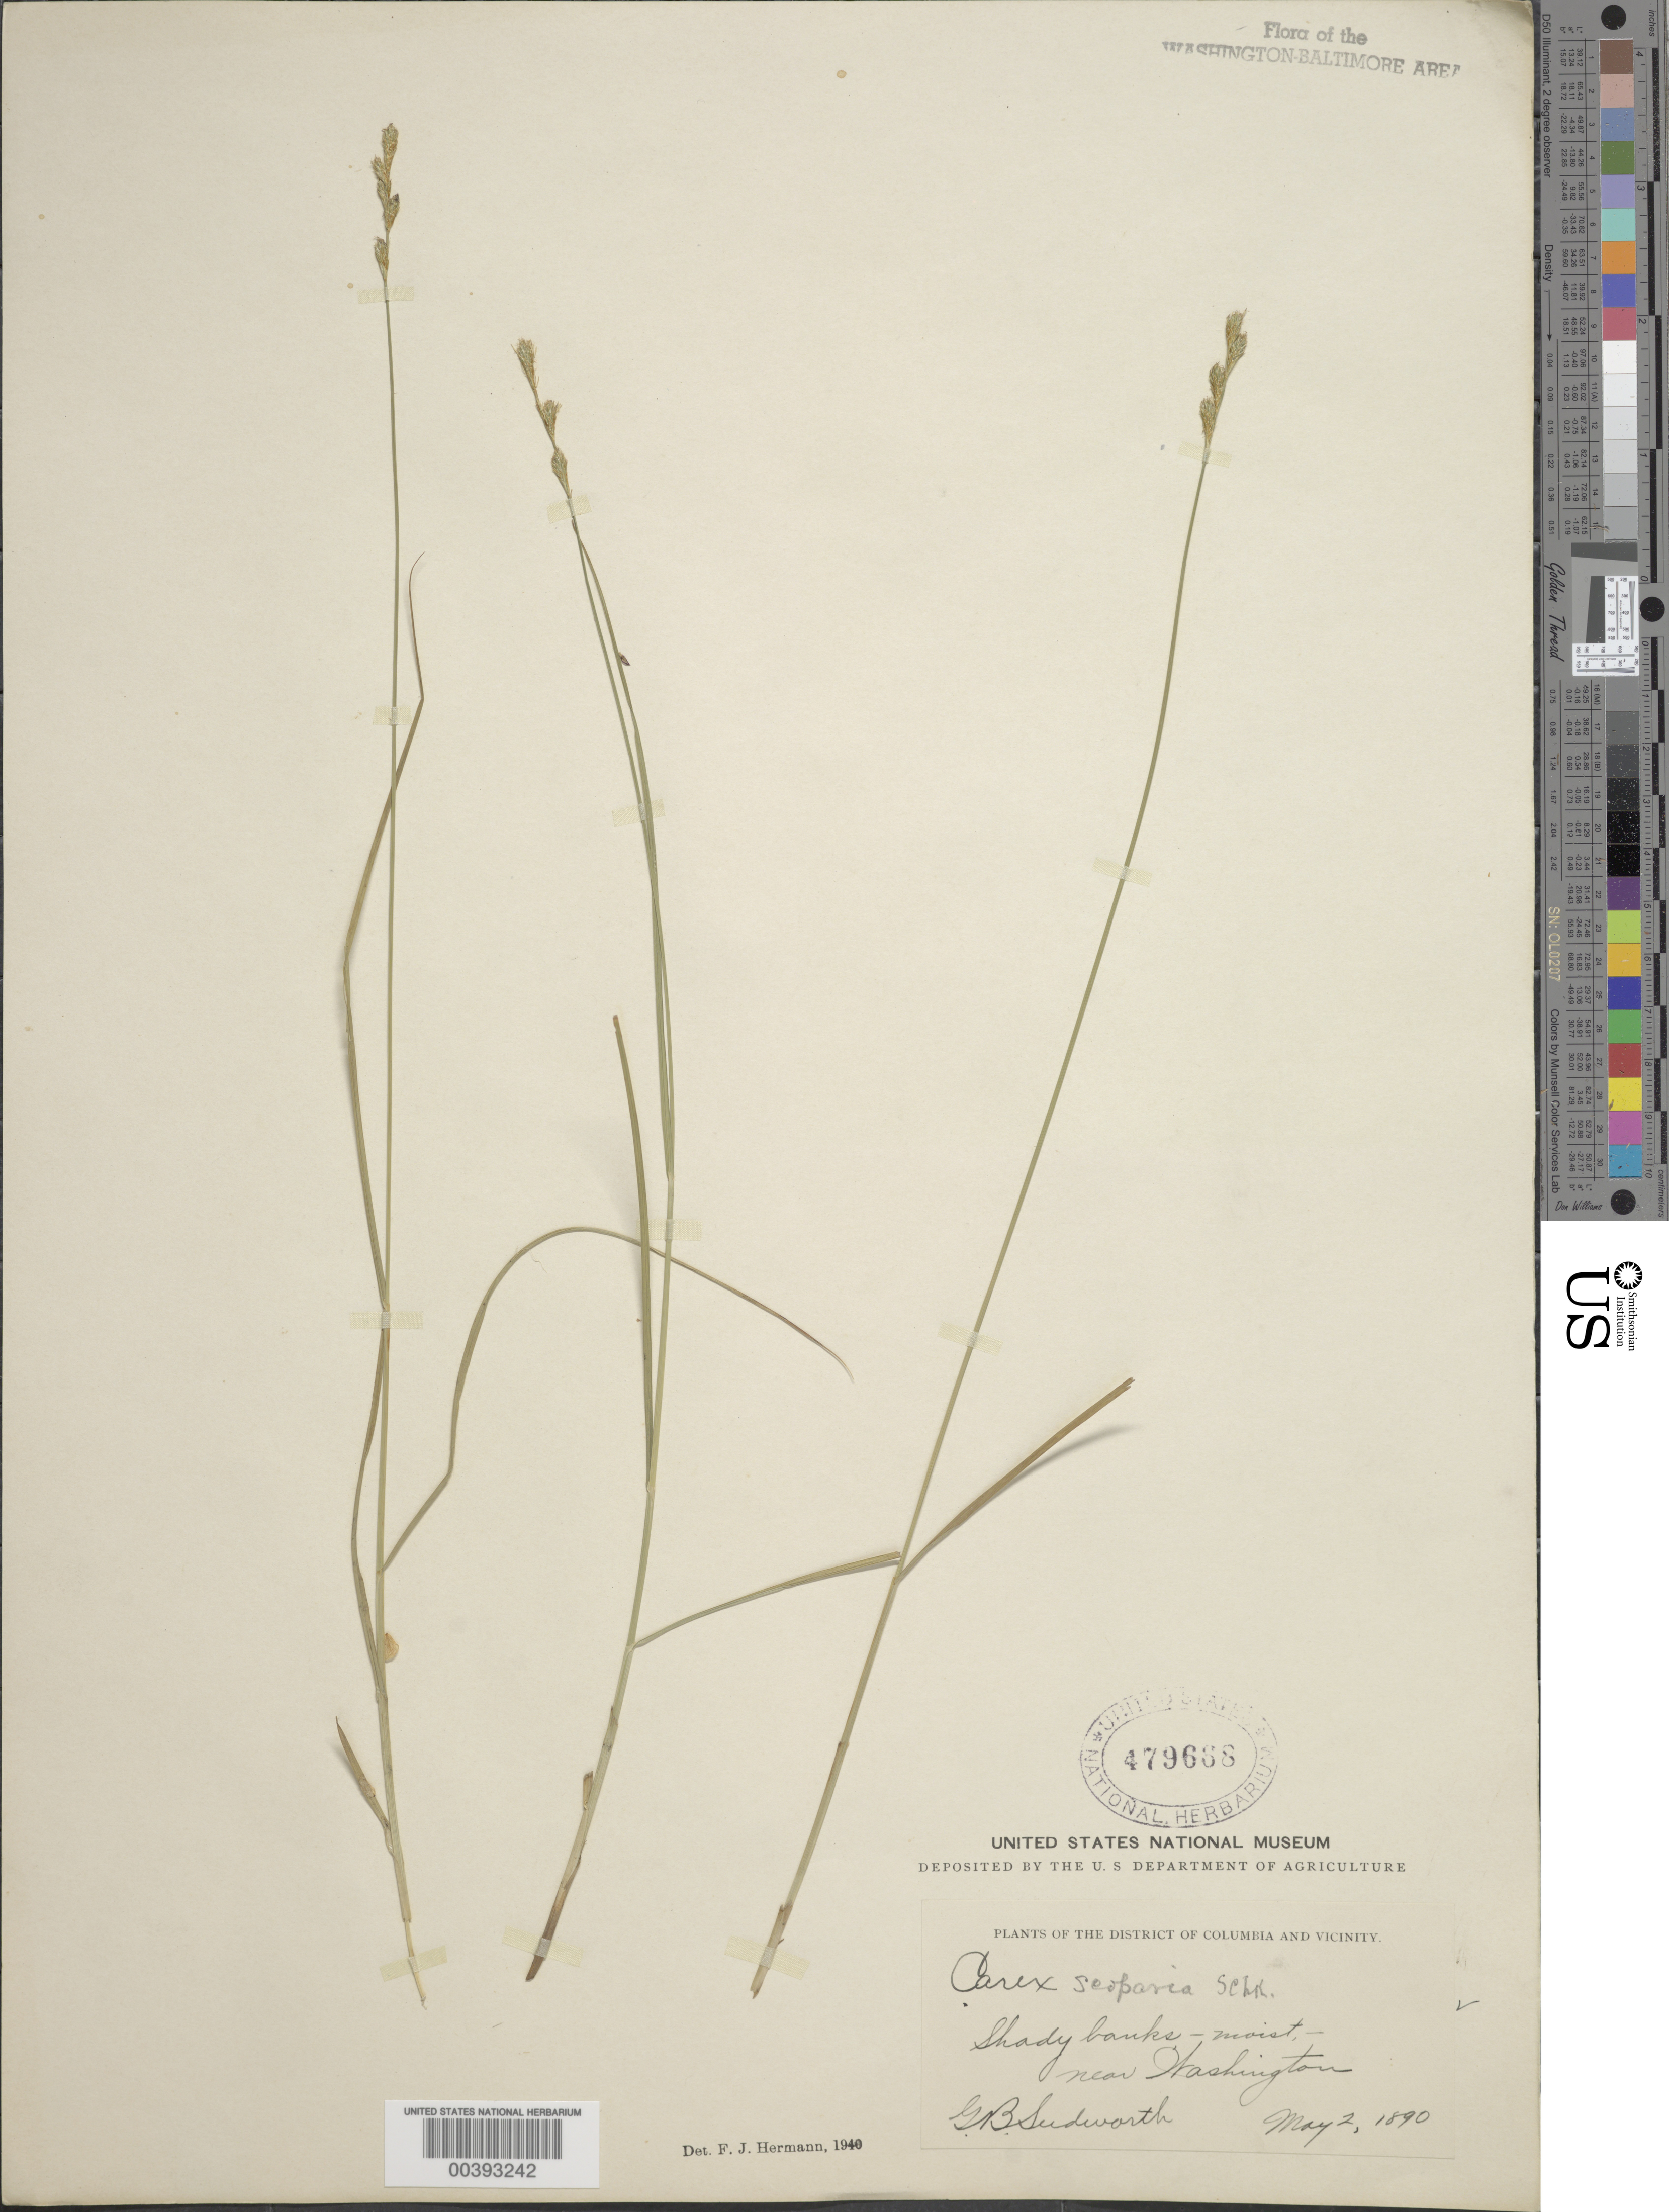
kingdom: Plantae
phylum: Tracheophyta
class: Liliopsida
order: Poales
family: Cyperaceae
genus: Carex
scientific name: Carex scoparia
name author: Schkuhr ex Willd.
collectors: G. B. Sudworth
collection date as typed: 02 May 1890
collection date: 1890-05-02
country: United States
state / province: District of Columbia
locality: Washington DC Area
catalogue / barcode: US 479668